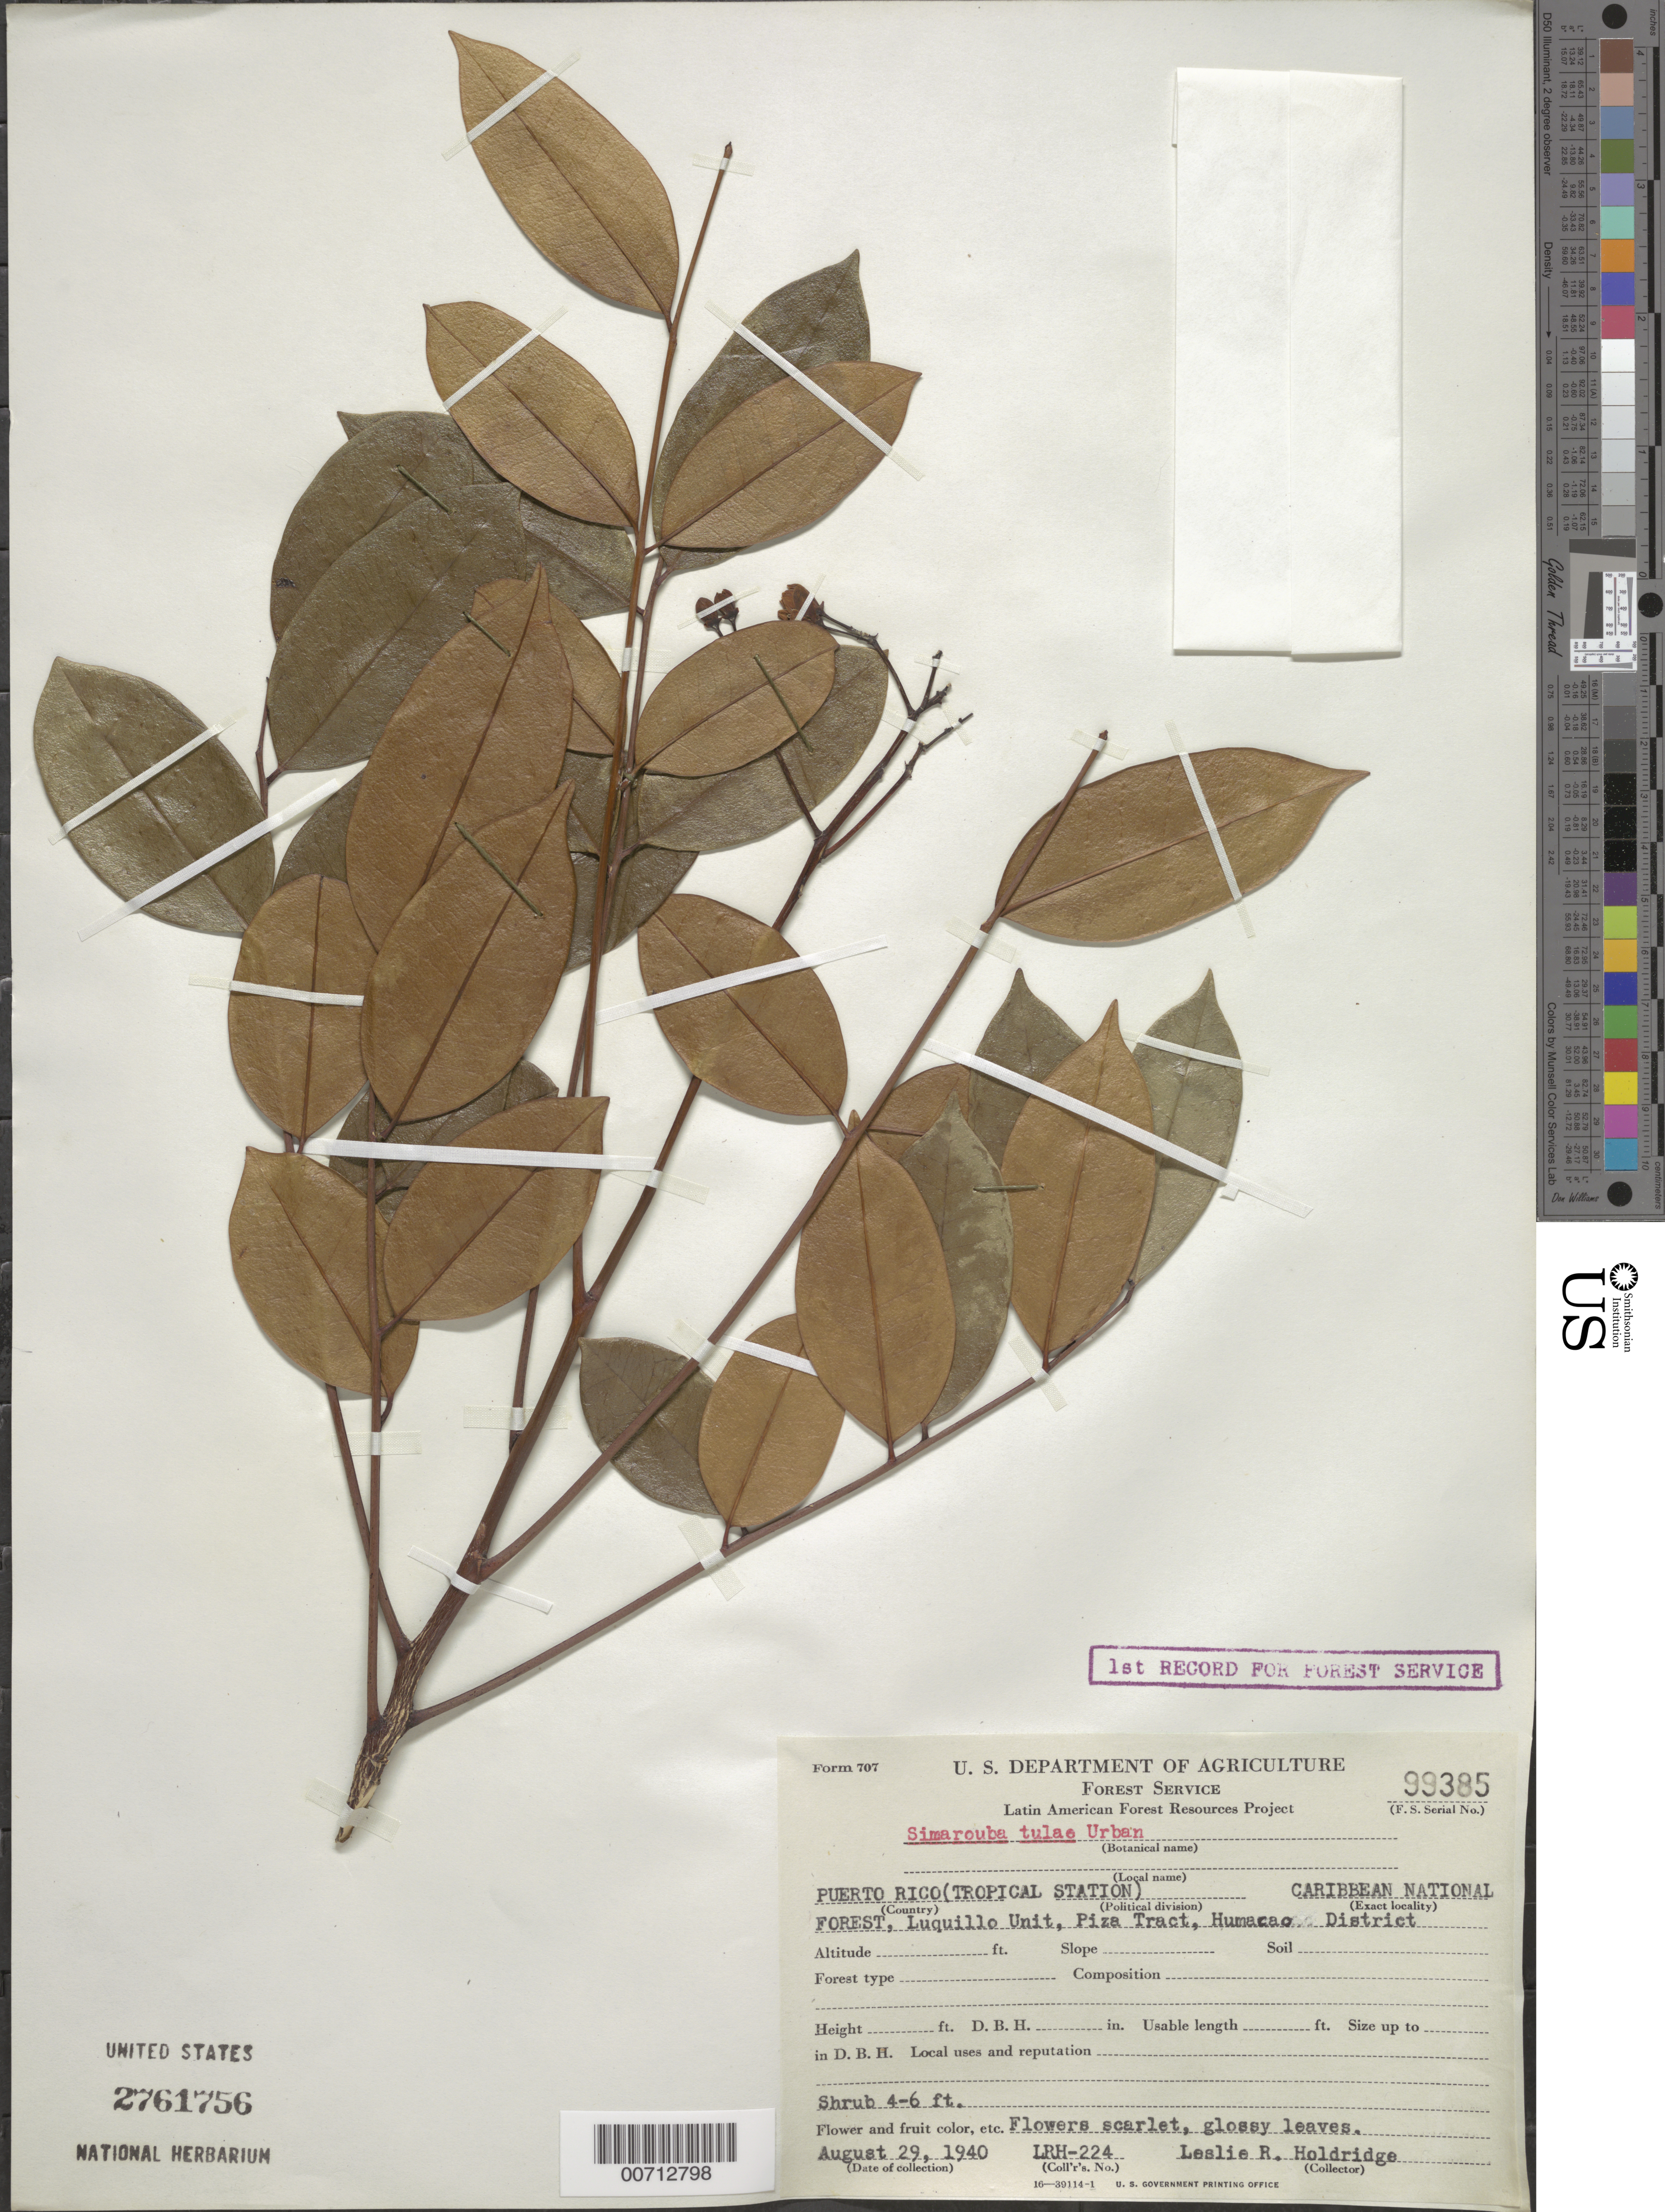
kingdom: Plantae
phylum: Tracheophyta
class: Magnoliopsida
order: Sapindales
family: Simaroubaceae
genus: Simarouba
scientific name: Simarouba tulae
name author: Urb.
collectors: L. Holdridge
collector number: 224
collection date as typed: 29 Aug 1940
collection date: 1940-08-29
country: Puerto Rico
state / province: Humacao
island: Greater Antilles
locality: Carib. Natl. Forest, Luquillo Unit, Piza Tract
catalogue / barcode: US 2761756